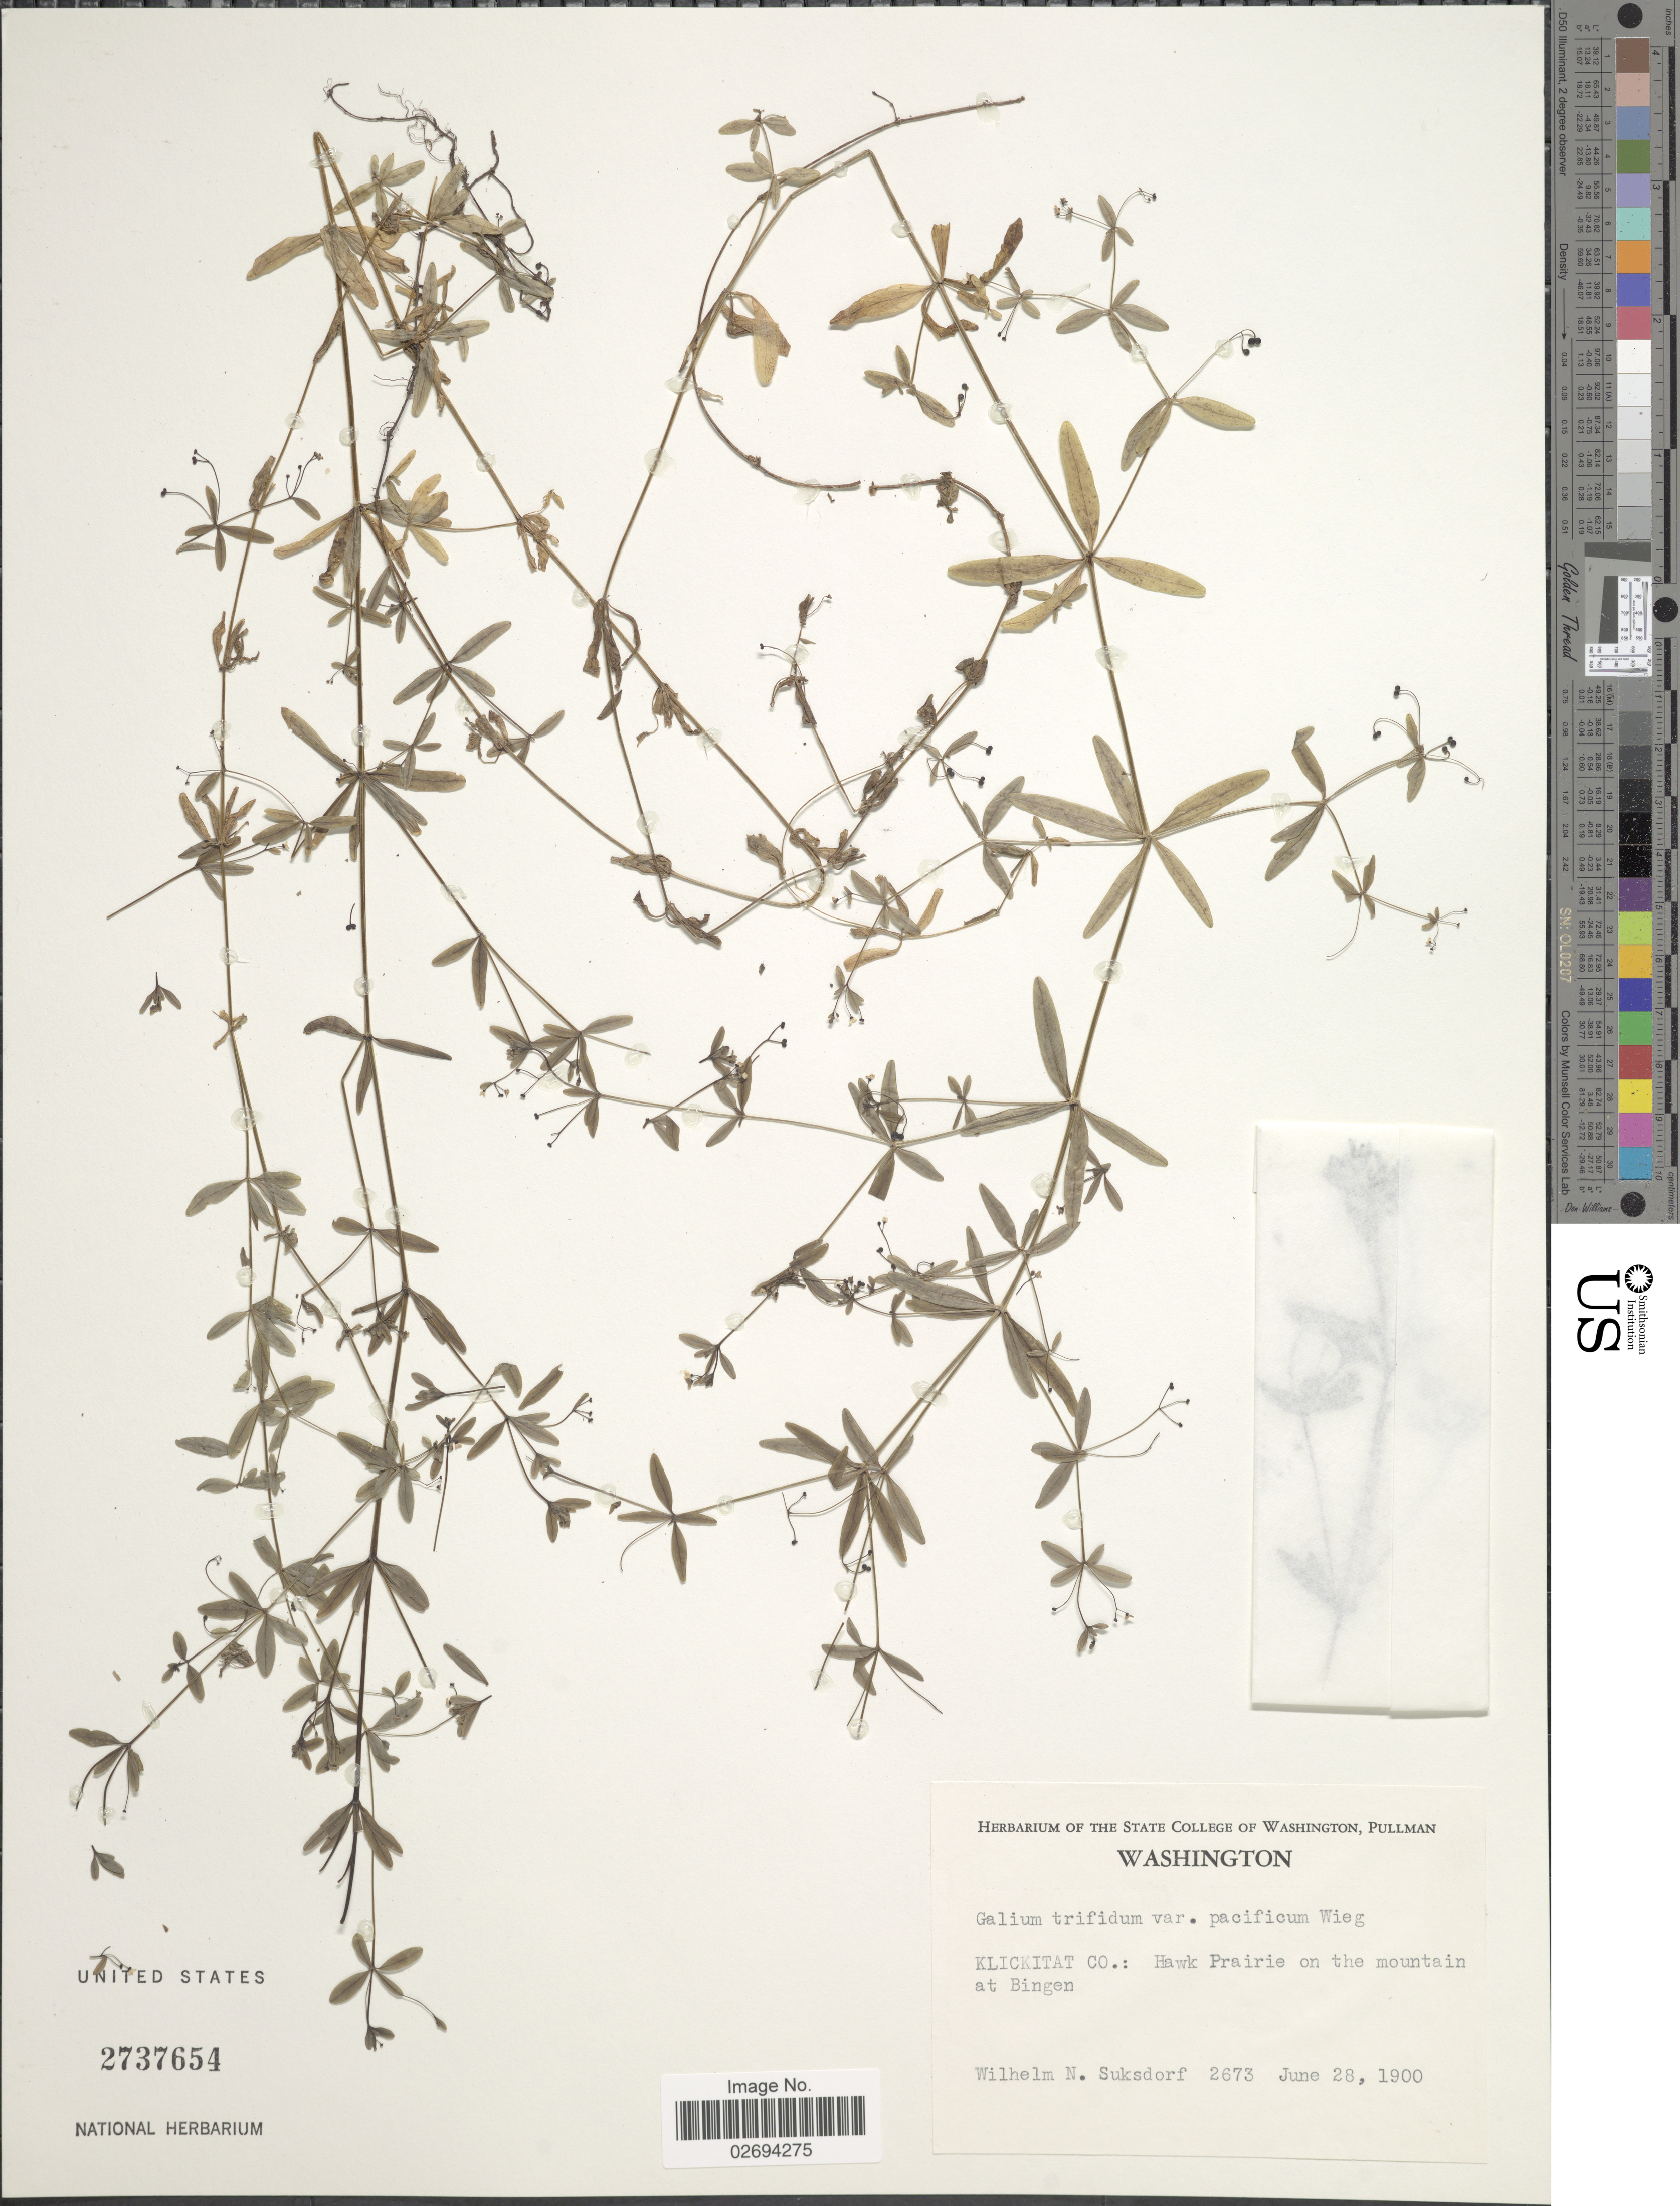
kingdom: Plantae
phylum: Tracheophyta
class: Magnoliopsida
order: Gentianales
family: Rubiaceae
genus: Galium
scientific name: Galium trifidum var. pacificum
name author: Wiegand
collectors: W. N. Suksdorf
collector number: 2673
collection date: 1900-06-28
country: United States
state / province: Washington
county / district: Klickitat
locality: Klickitat Co.: Hawk Prairie on the mountain at Bingen.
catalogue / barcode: US 2737654